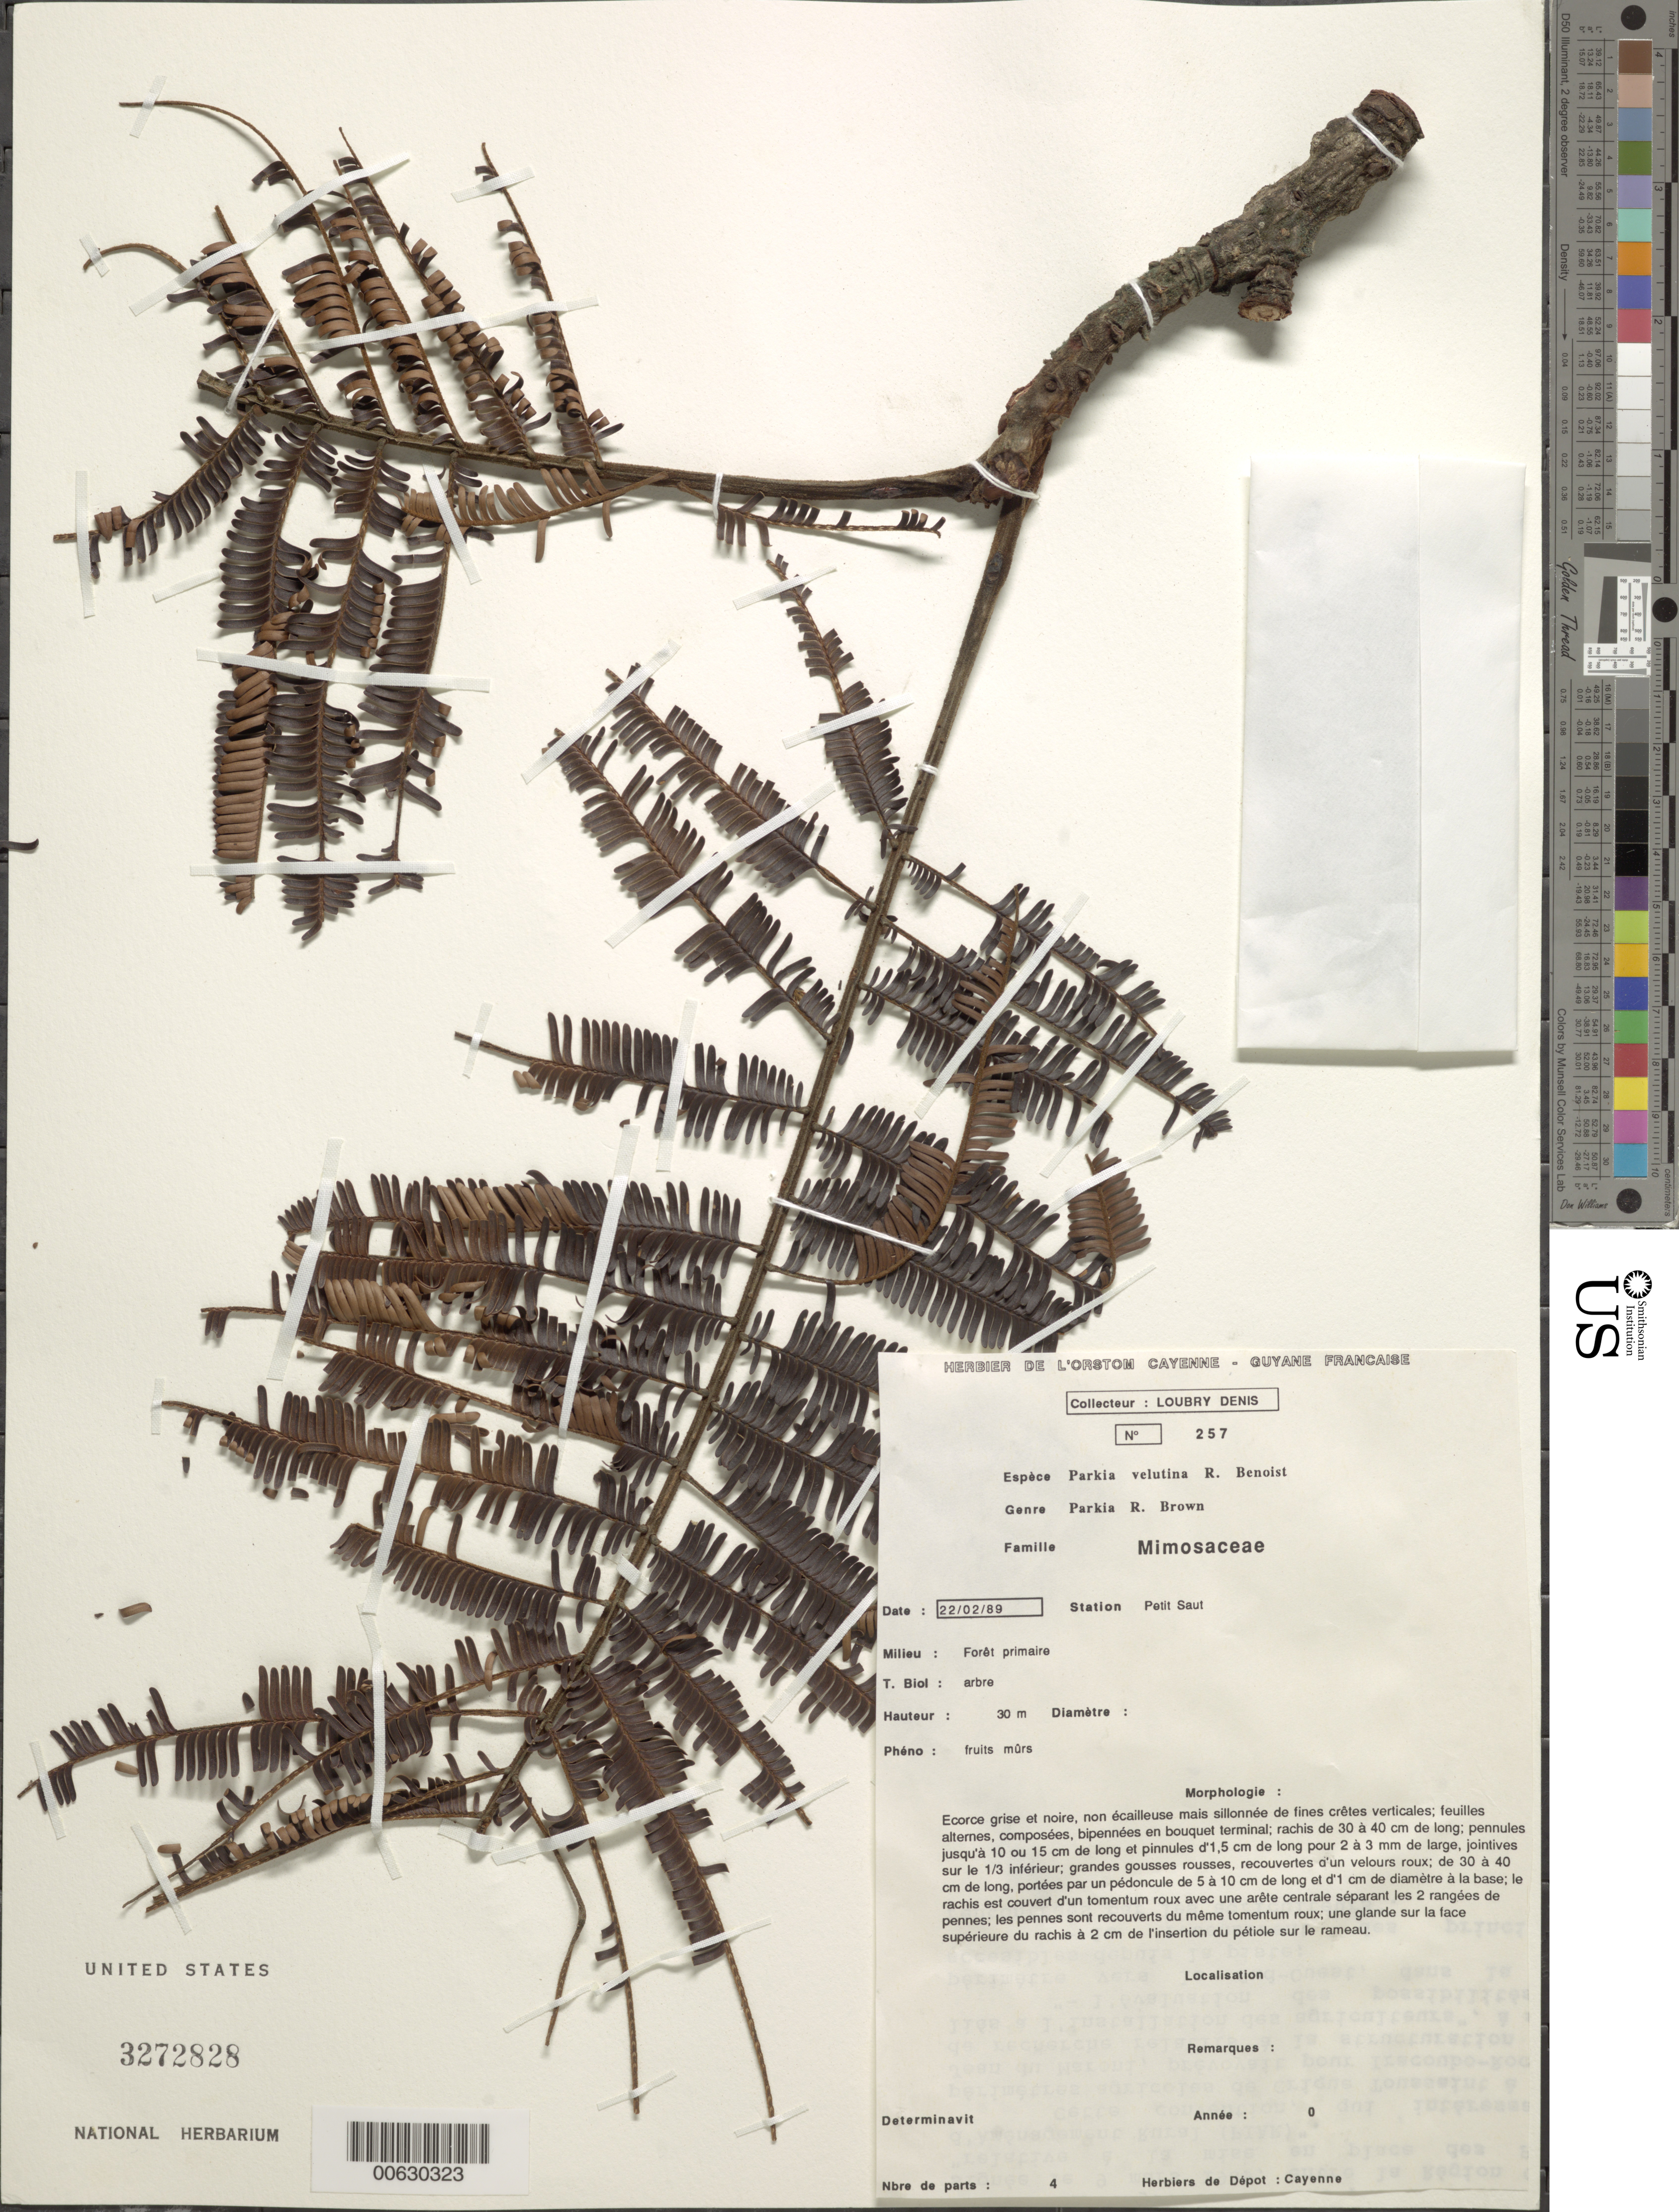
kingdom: Plantae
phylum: Tracheophyta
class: Magnoliopsida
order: Fabales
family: Fabaceae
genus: Parkia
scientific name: Parkia velutina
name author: Benoist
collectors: D. Loubry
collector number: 257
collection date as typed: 22-Feb-89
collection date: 1989-02-22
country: French Guiana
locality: Petit Saut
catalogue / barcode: US 3272828